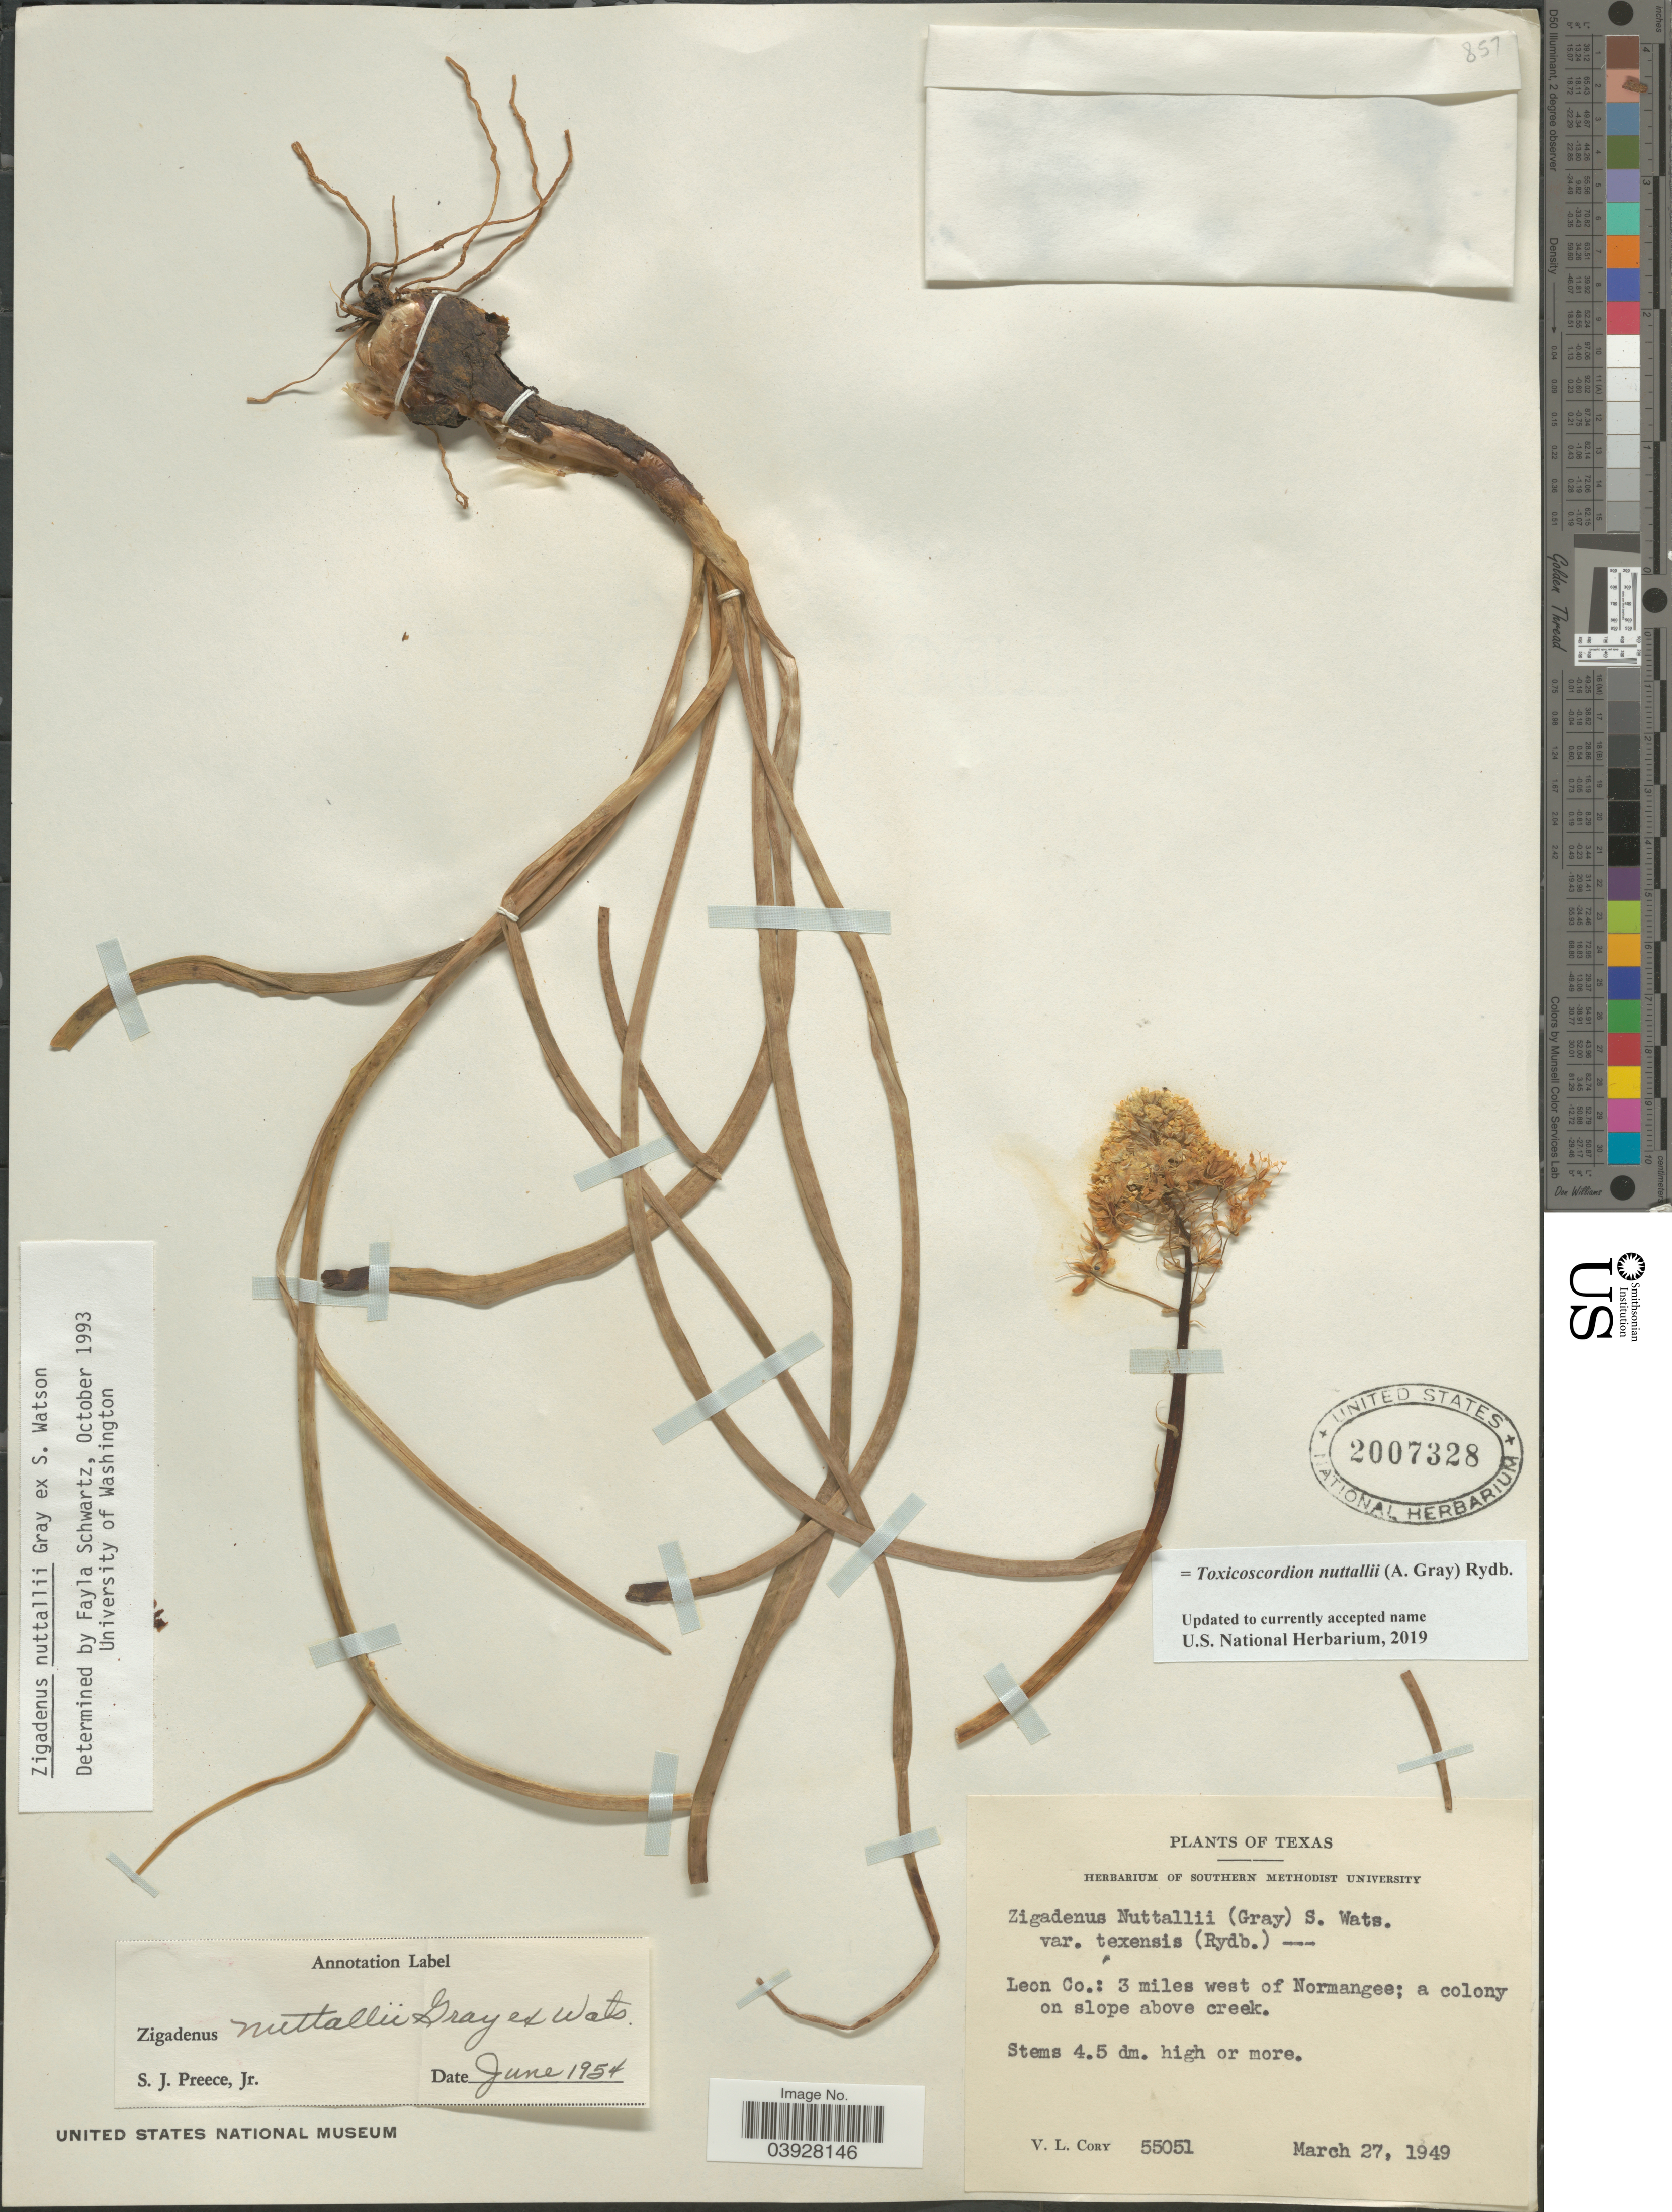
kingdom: Plantae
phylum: Tracheophyta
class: Liliopsida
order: Liliales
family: Melanthiaceae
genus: Toxicoscordion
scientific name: Toxicoscordion nuttallii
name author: (A. Gray) Rydb.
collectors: V. Cory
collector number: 55051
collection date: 1949-03-27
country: United States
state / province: Texas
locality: Leon Co.: 3 miles west of Normangee; a colony on slope above creek.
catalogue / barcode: US 2007328